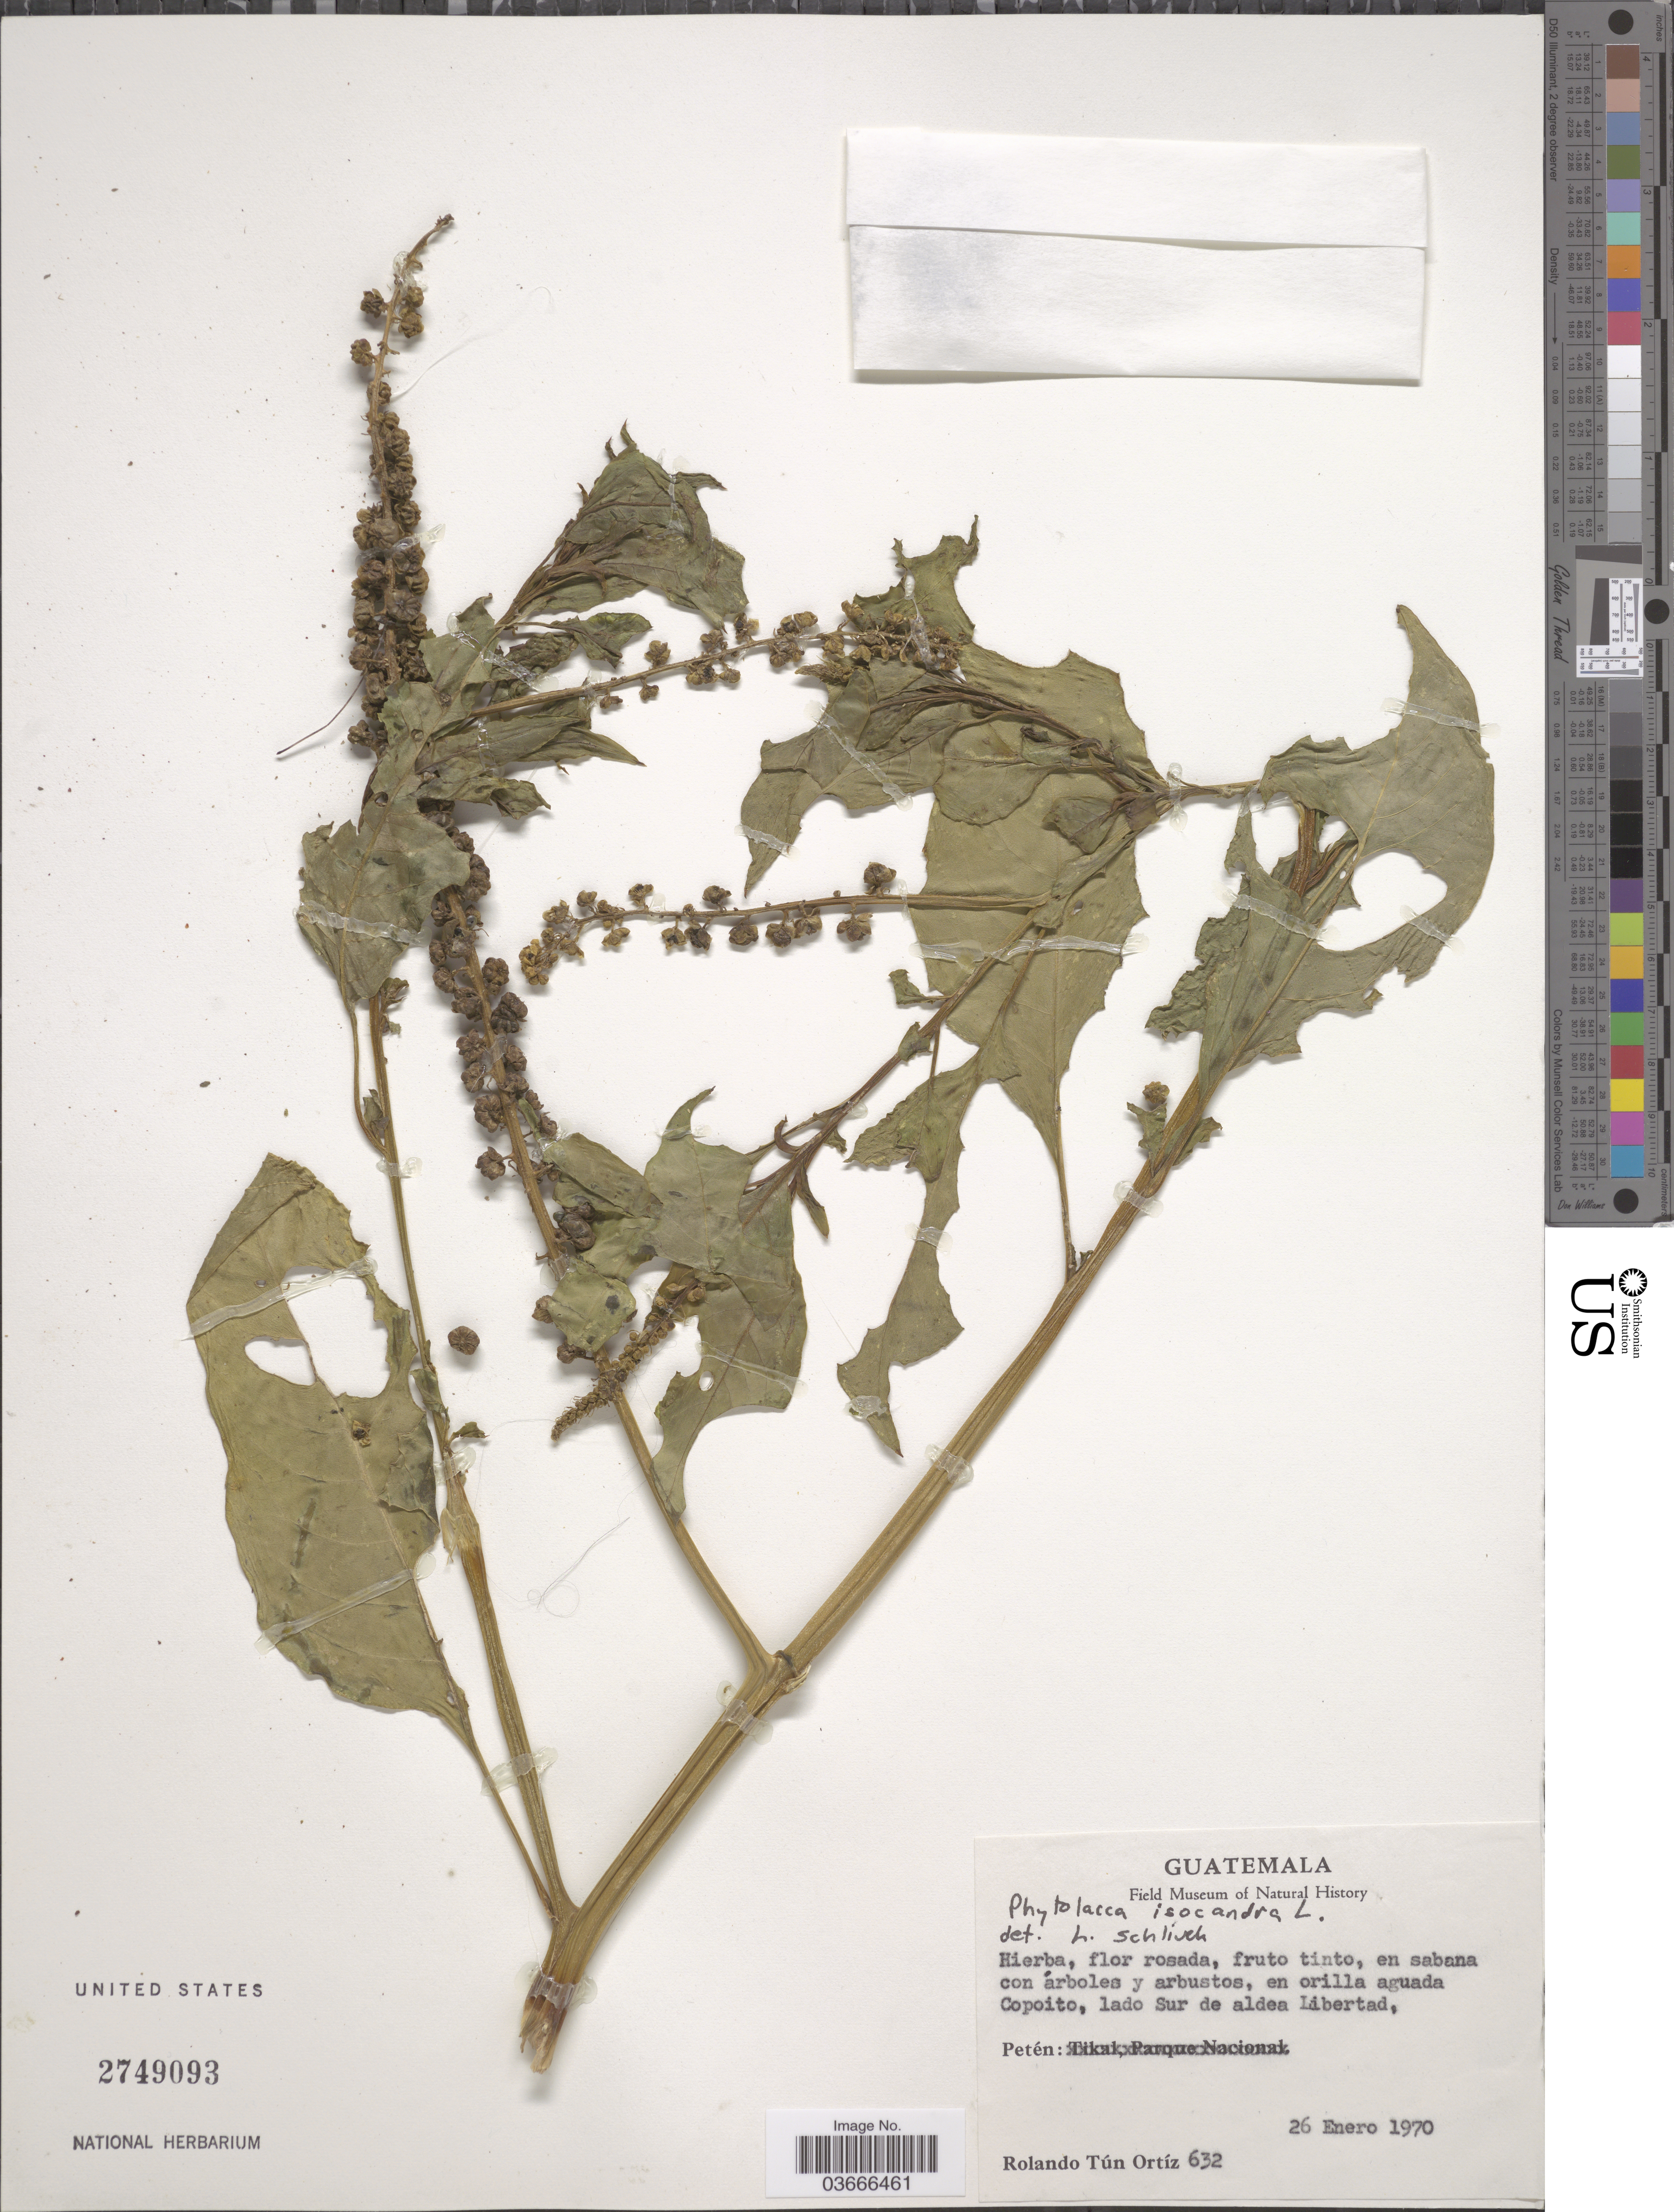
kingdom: Plantae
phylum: Tracheophyta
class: Magnoliopsida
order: Caryophyllales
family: Phytolaccaceae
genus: Phytolacca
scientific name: Phytolacca icosandra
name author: L.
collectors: R. Ortiz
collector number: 632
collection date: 1970-01-26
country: Guatemala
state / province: El Petén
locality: En orilla Copoito, lado Sur de aldea Libertad, Petén.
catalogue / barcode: US 2749093